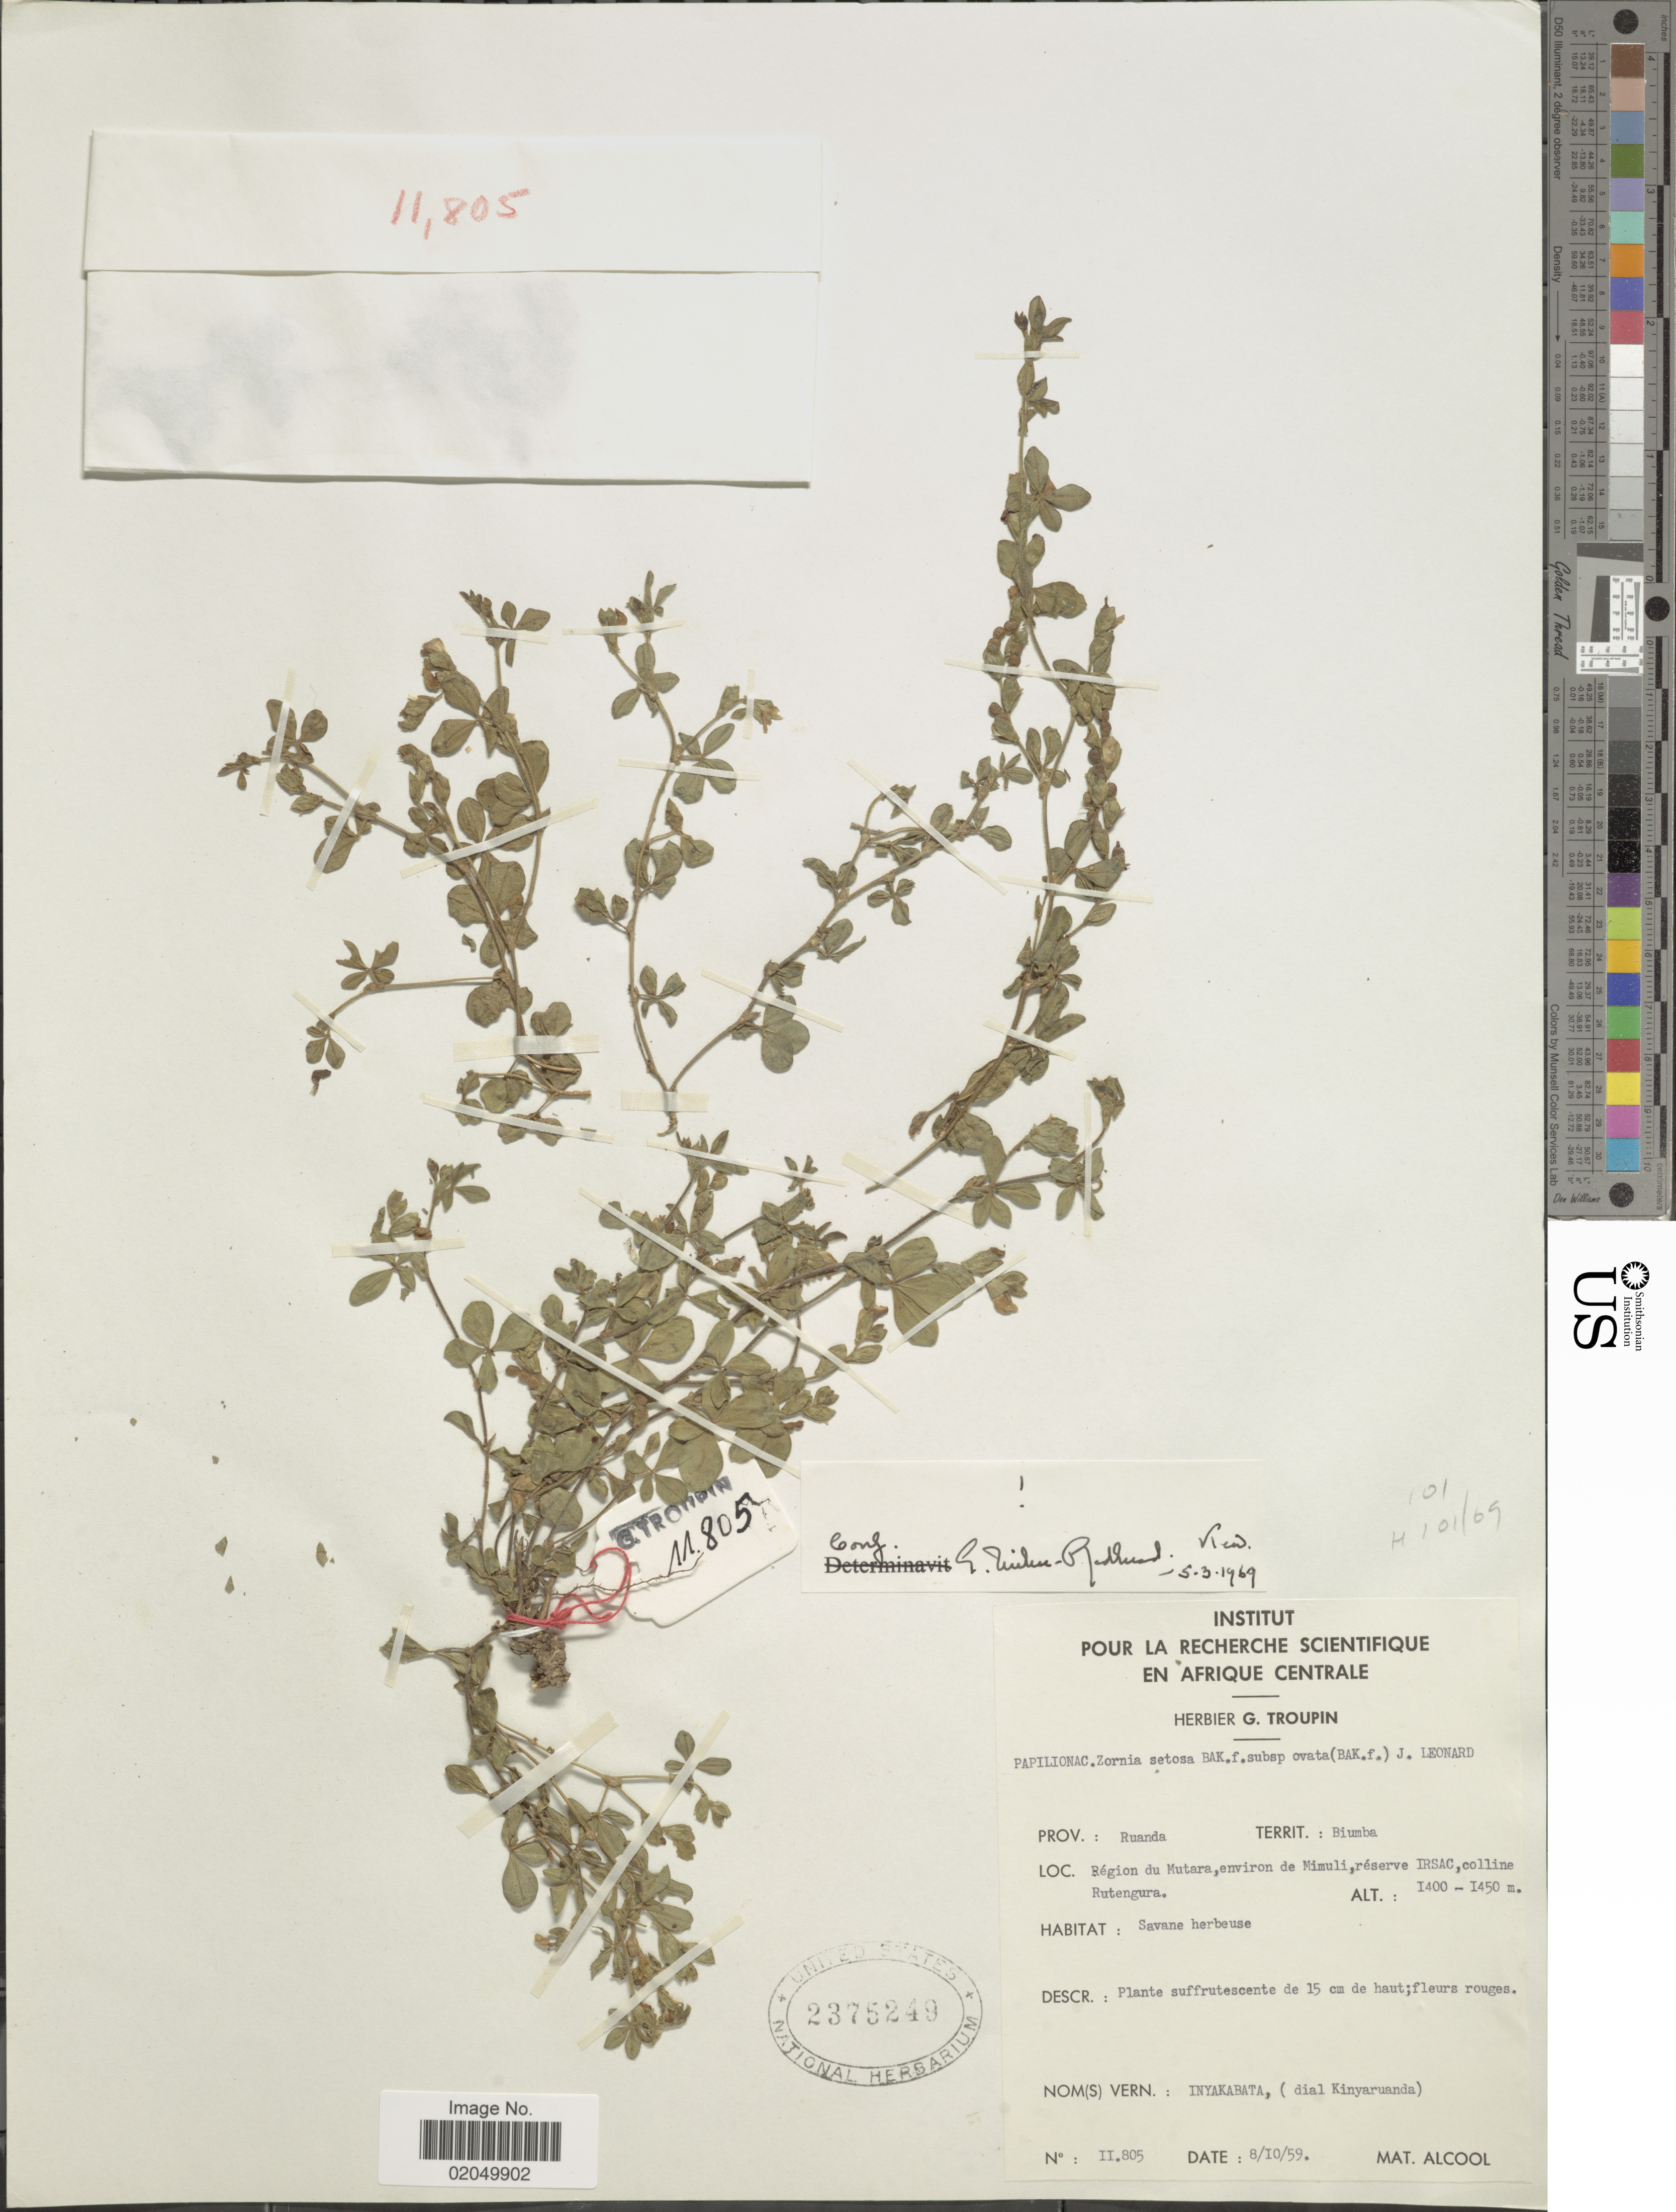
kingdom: Plantae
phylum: Tracheophyta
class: Magnoliopsida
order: Fabales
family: Fabaceae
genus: Zornia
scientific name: Zornia setosa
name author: Baker f.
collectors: M. Alcool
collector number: II805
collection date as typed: Transcribed d/m/y: 8/10/59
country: Rwanda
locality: Biumba, region du Mutara, environ de Mimuli, reserve IRSAC, colline Rutengura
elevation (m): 1400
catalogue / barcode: US 2375249